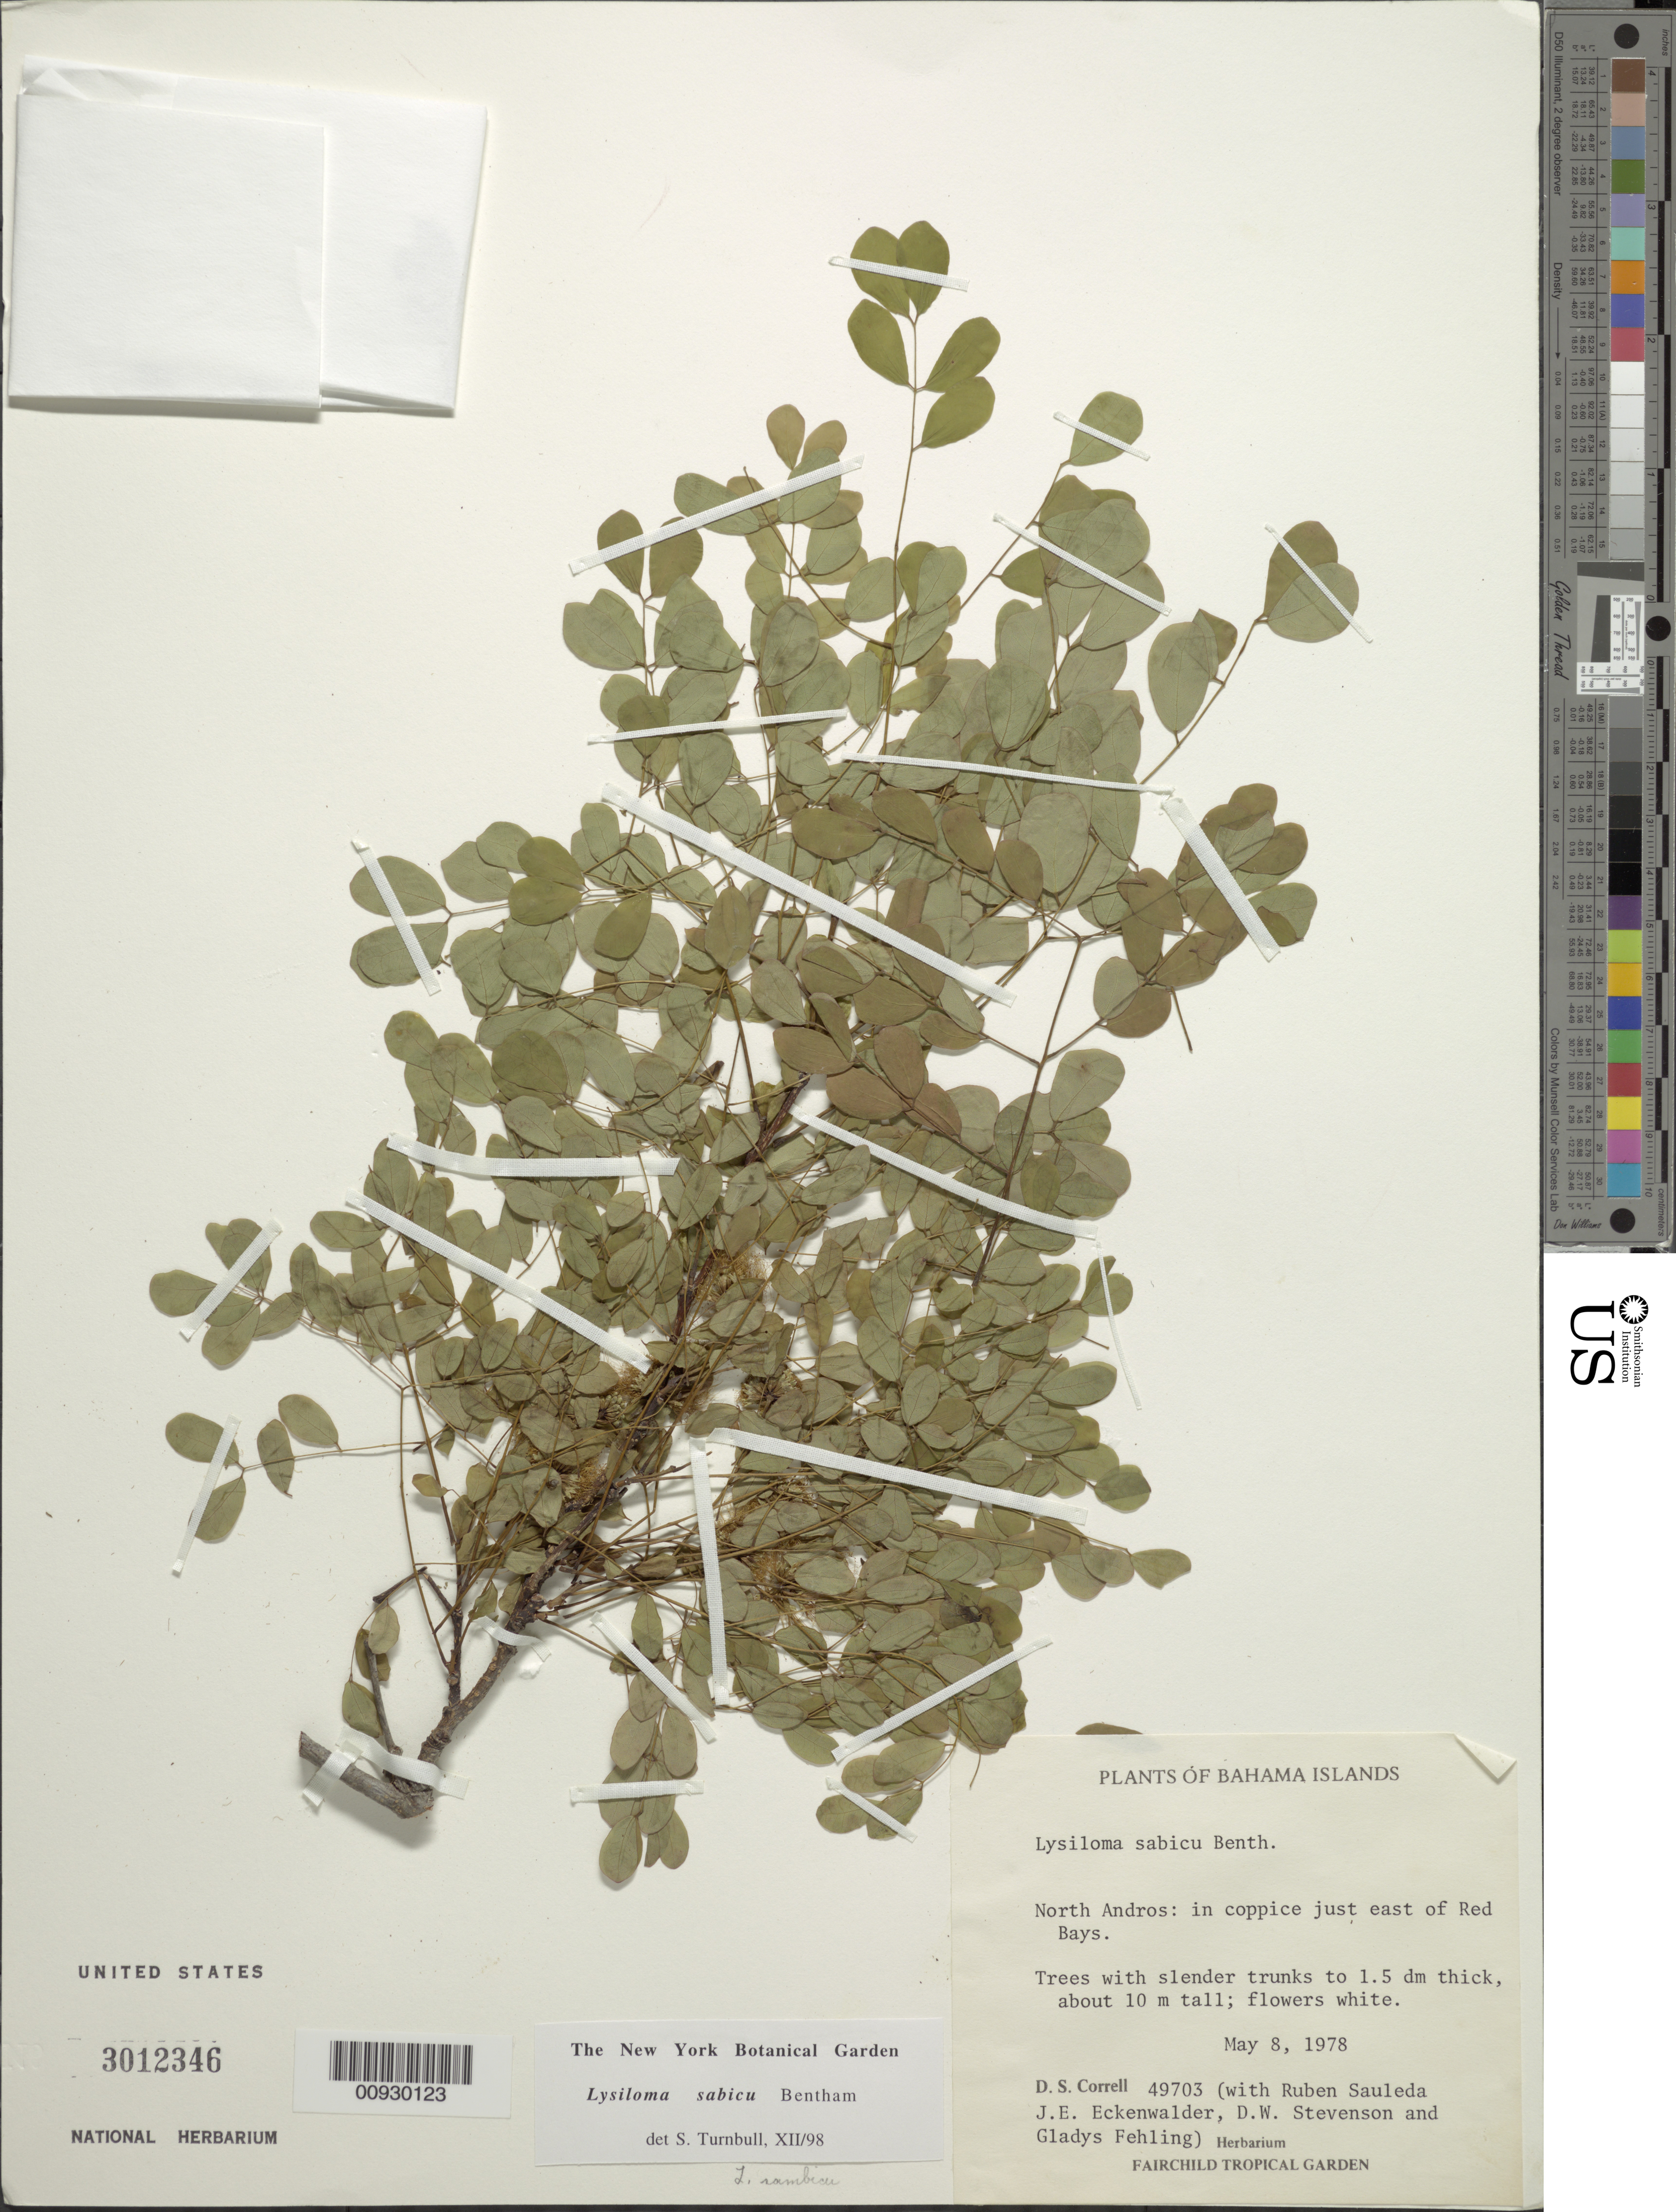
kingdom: Plantae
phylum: Tracheophyta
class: Magnoliopsida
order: Fabales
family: Fabaceae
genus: Lysiloma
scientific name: Lysiloma sabicu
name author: Benth.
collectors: D. S. Correll, J. Eckenwalder, D. W. Stevenson & G. Fehling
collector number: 49703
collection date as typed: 08 May 1978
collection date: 1978-05-08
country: Bahamas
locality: North Andros: in coppice just east of Red Bays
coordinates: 0 N, 0 E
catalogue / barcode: US 3012346